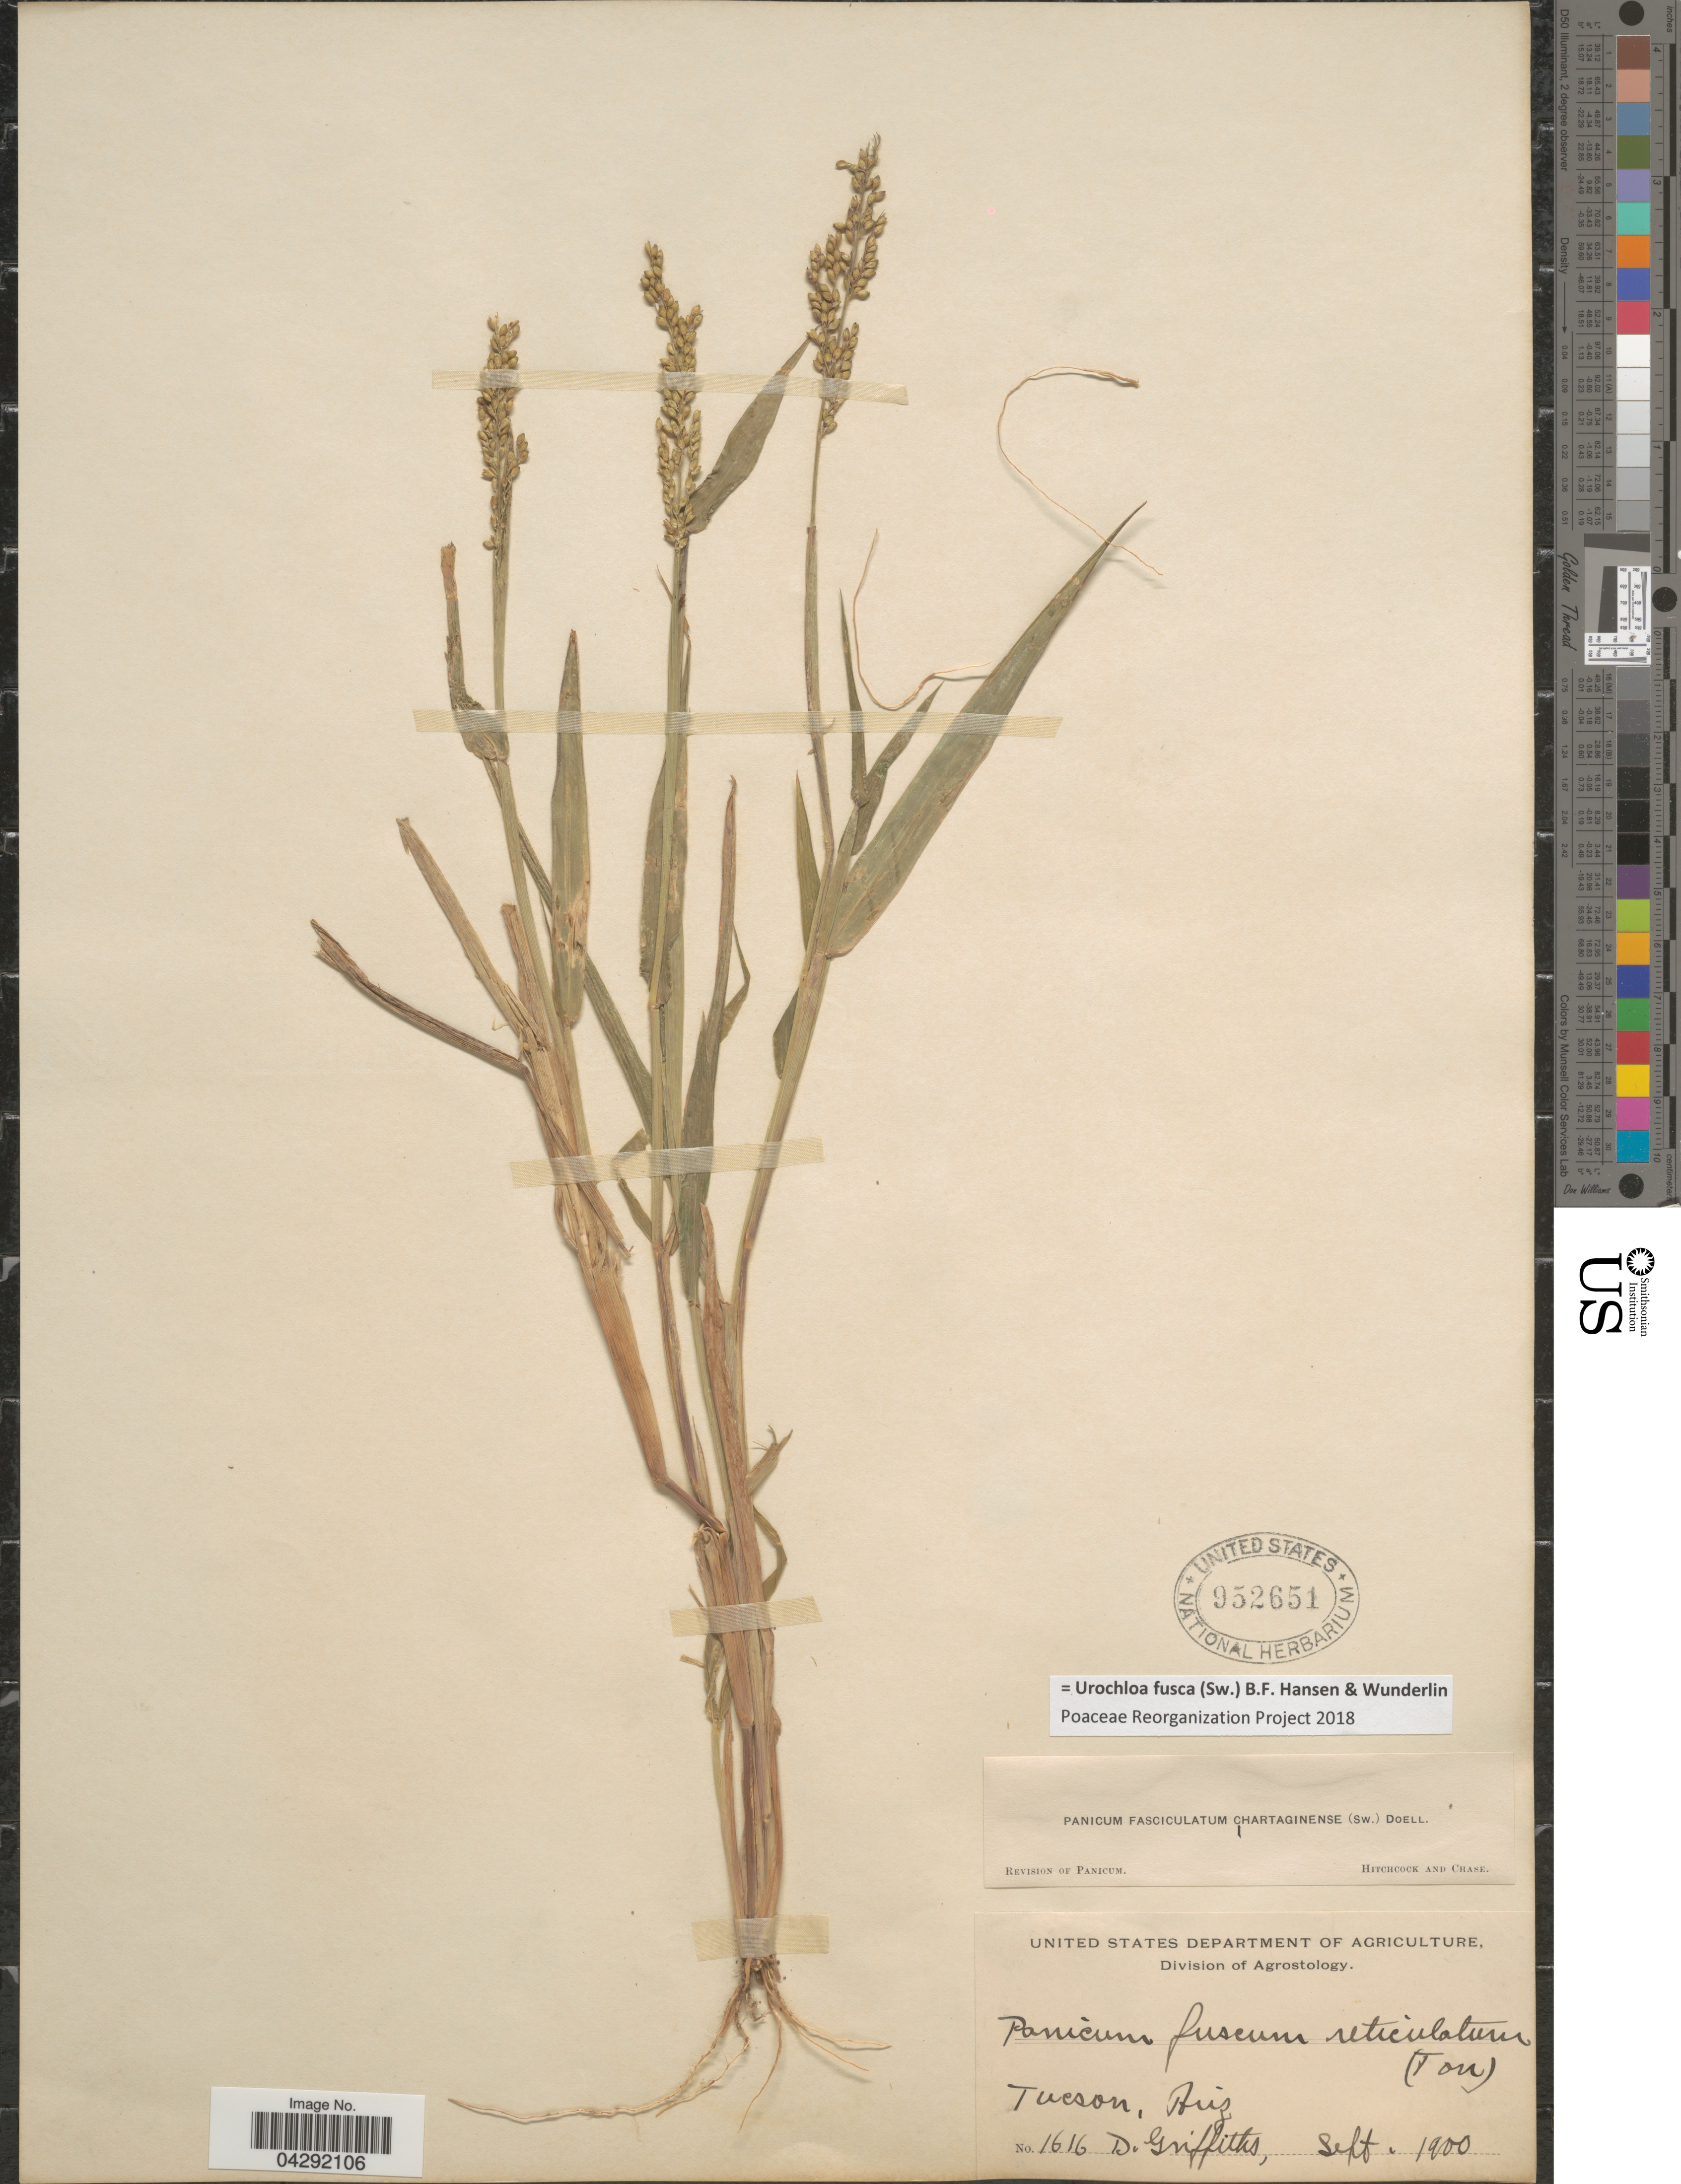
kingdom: Plantae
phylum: Tracheophyta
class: Liliopsida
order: Poales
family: Poaceae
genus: Urochloa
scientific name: Urochloa fusca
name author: (Sw.) B.F. Hansen & Wunderlin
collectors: D. Griffiths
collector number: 1616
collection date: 1900-09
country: United States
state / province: Arizona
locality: Tucson.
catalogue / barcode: US 952651